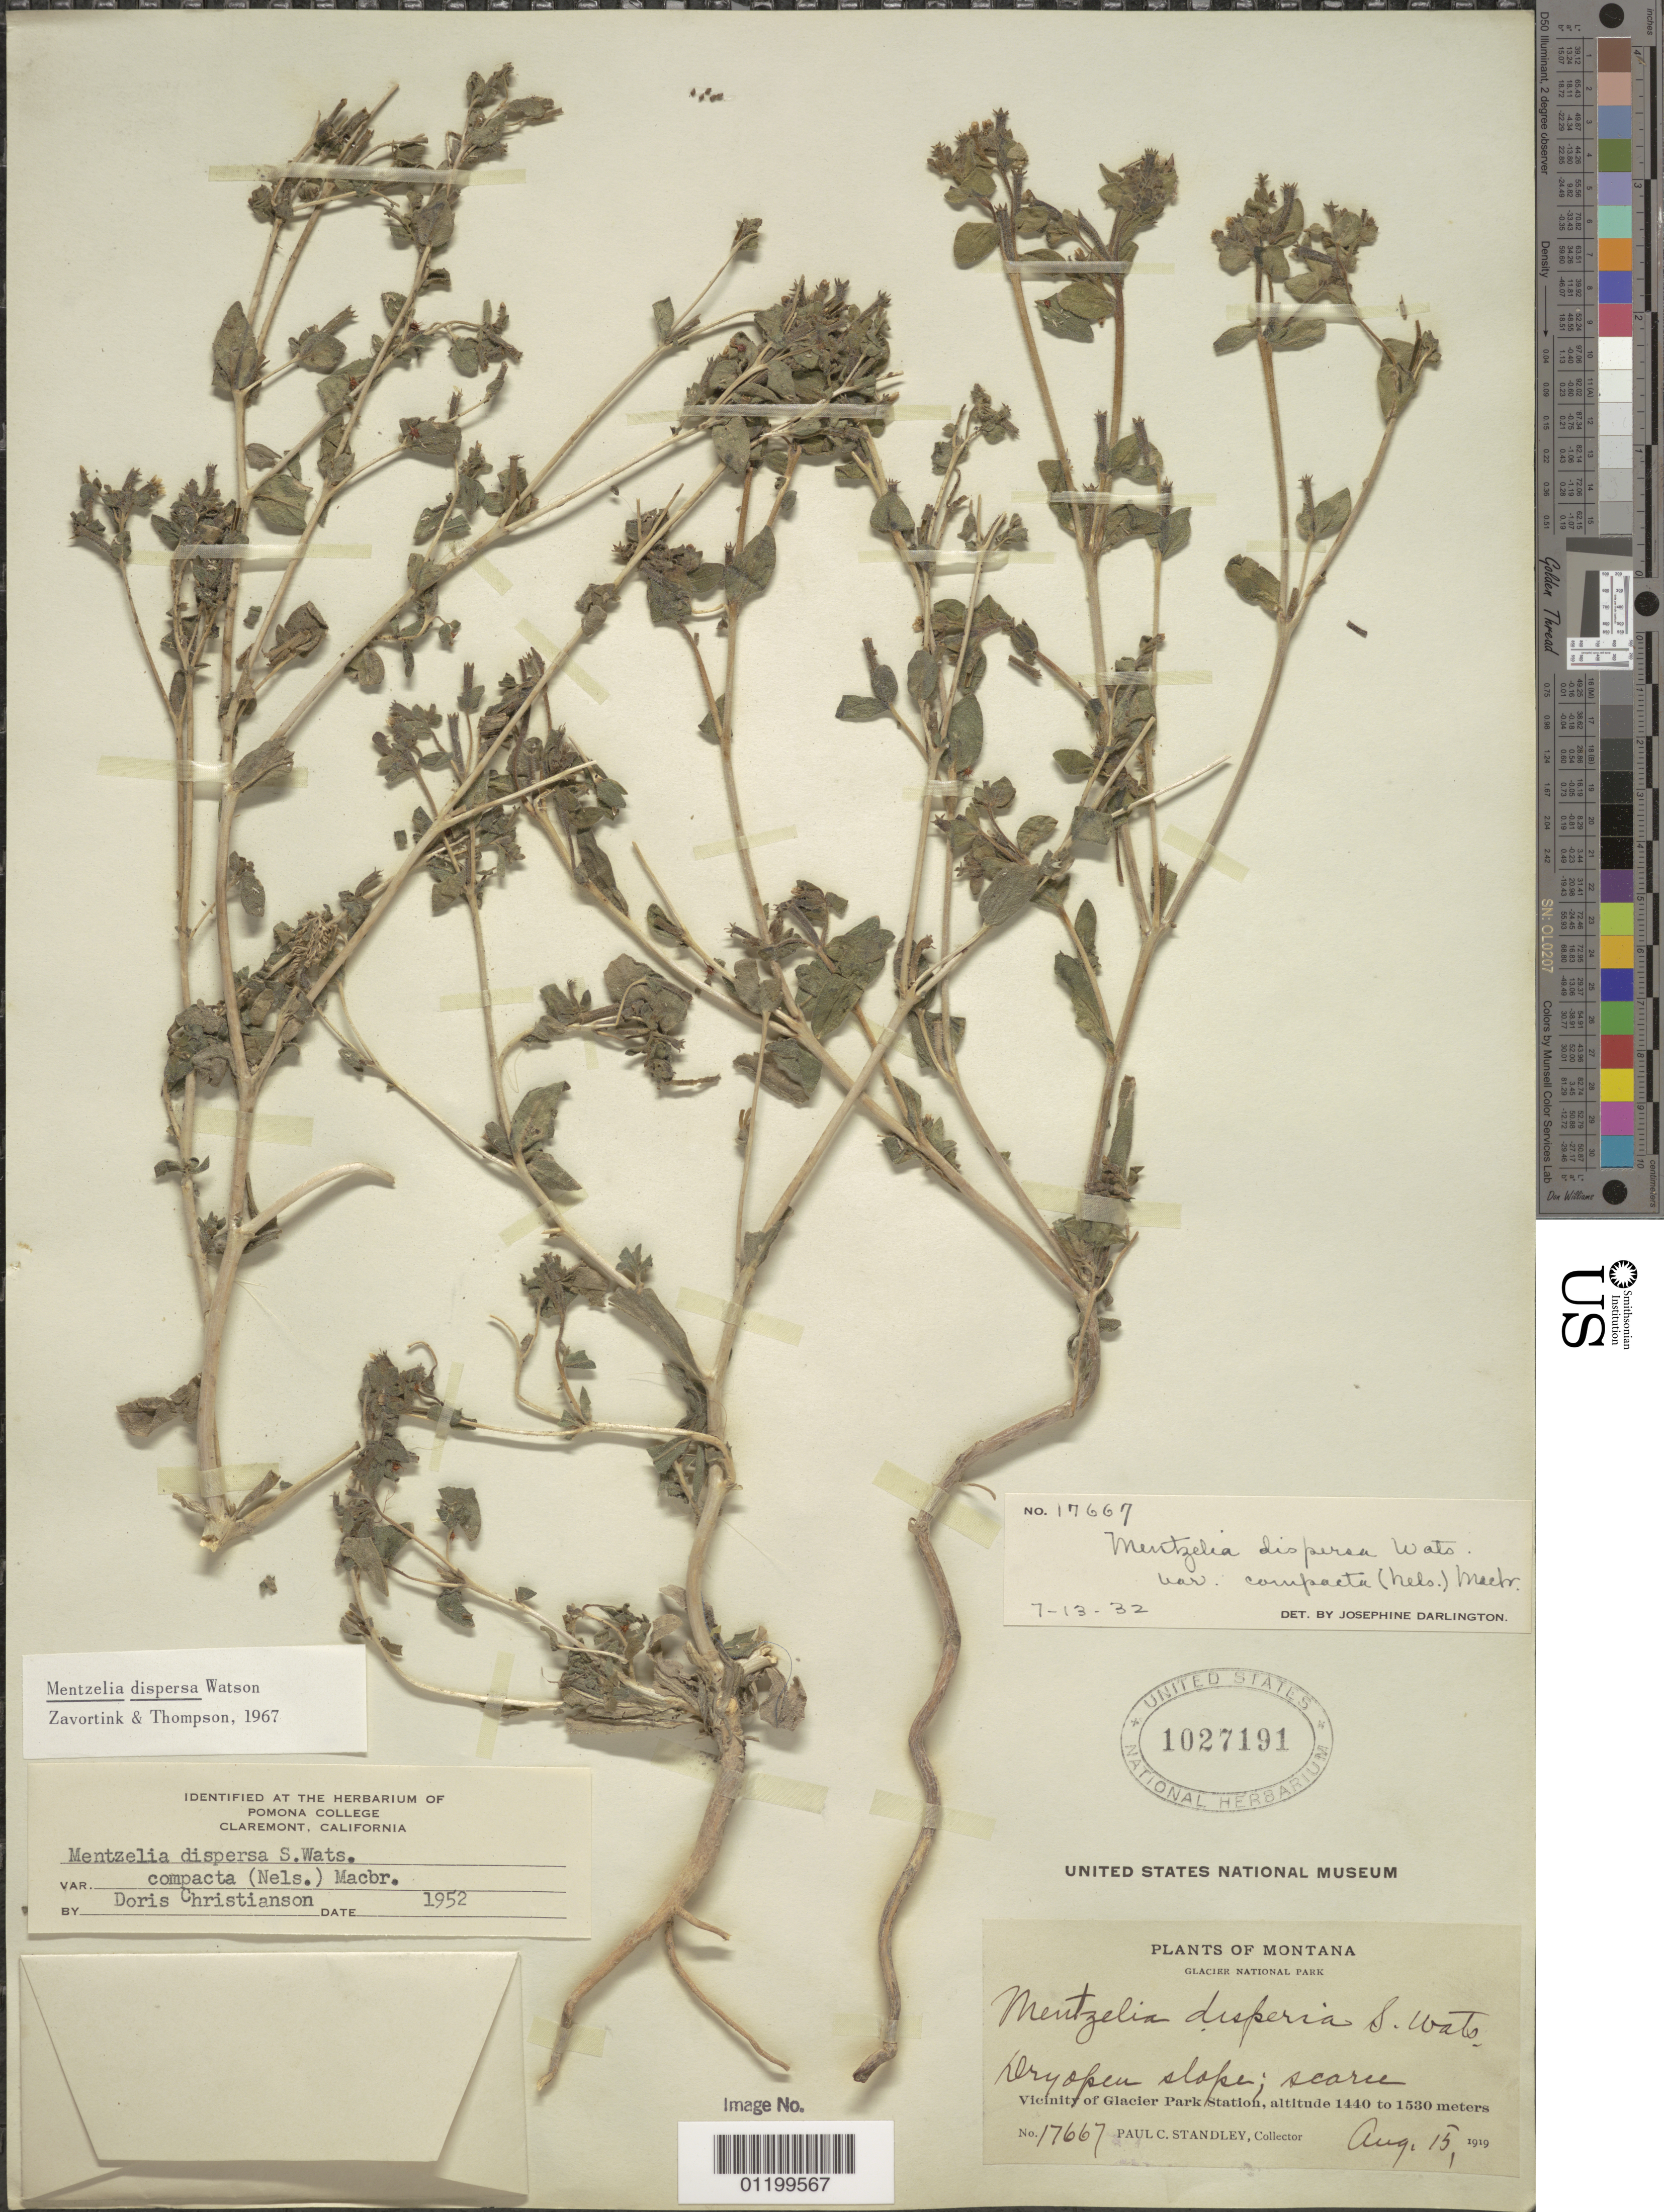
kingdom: Plantae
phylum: Tracheophyta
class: Magnoliopsida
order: Cornales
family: Loasaceae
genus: Mentzelia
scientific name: Mentzelia dispersa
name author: S. Watson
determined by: Zavortink, J. E.; Thompson, H. J.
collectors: P. C. Standley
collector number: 17667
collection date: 1919-08-15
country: United States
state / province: Montana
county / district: Glacier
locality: Glacier National park, Vicinity of Glacier Park Station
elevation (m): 1440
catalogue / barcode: US 1027191